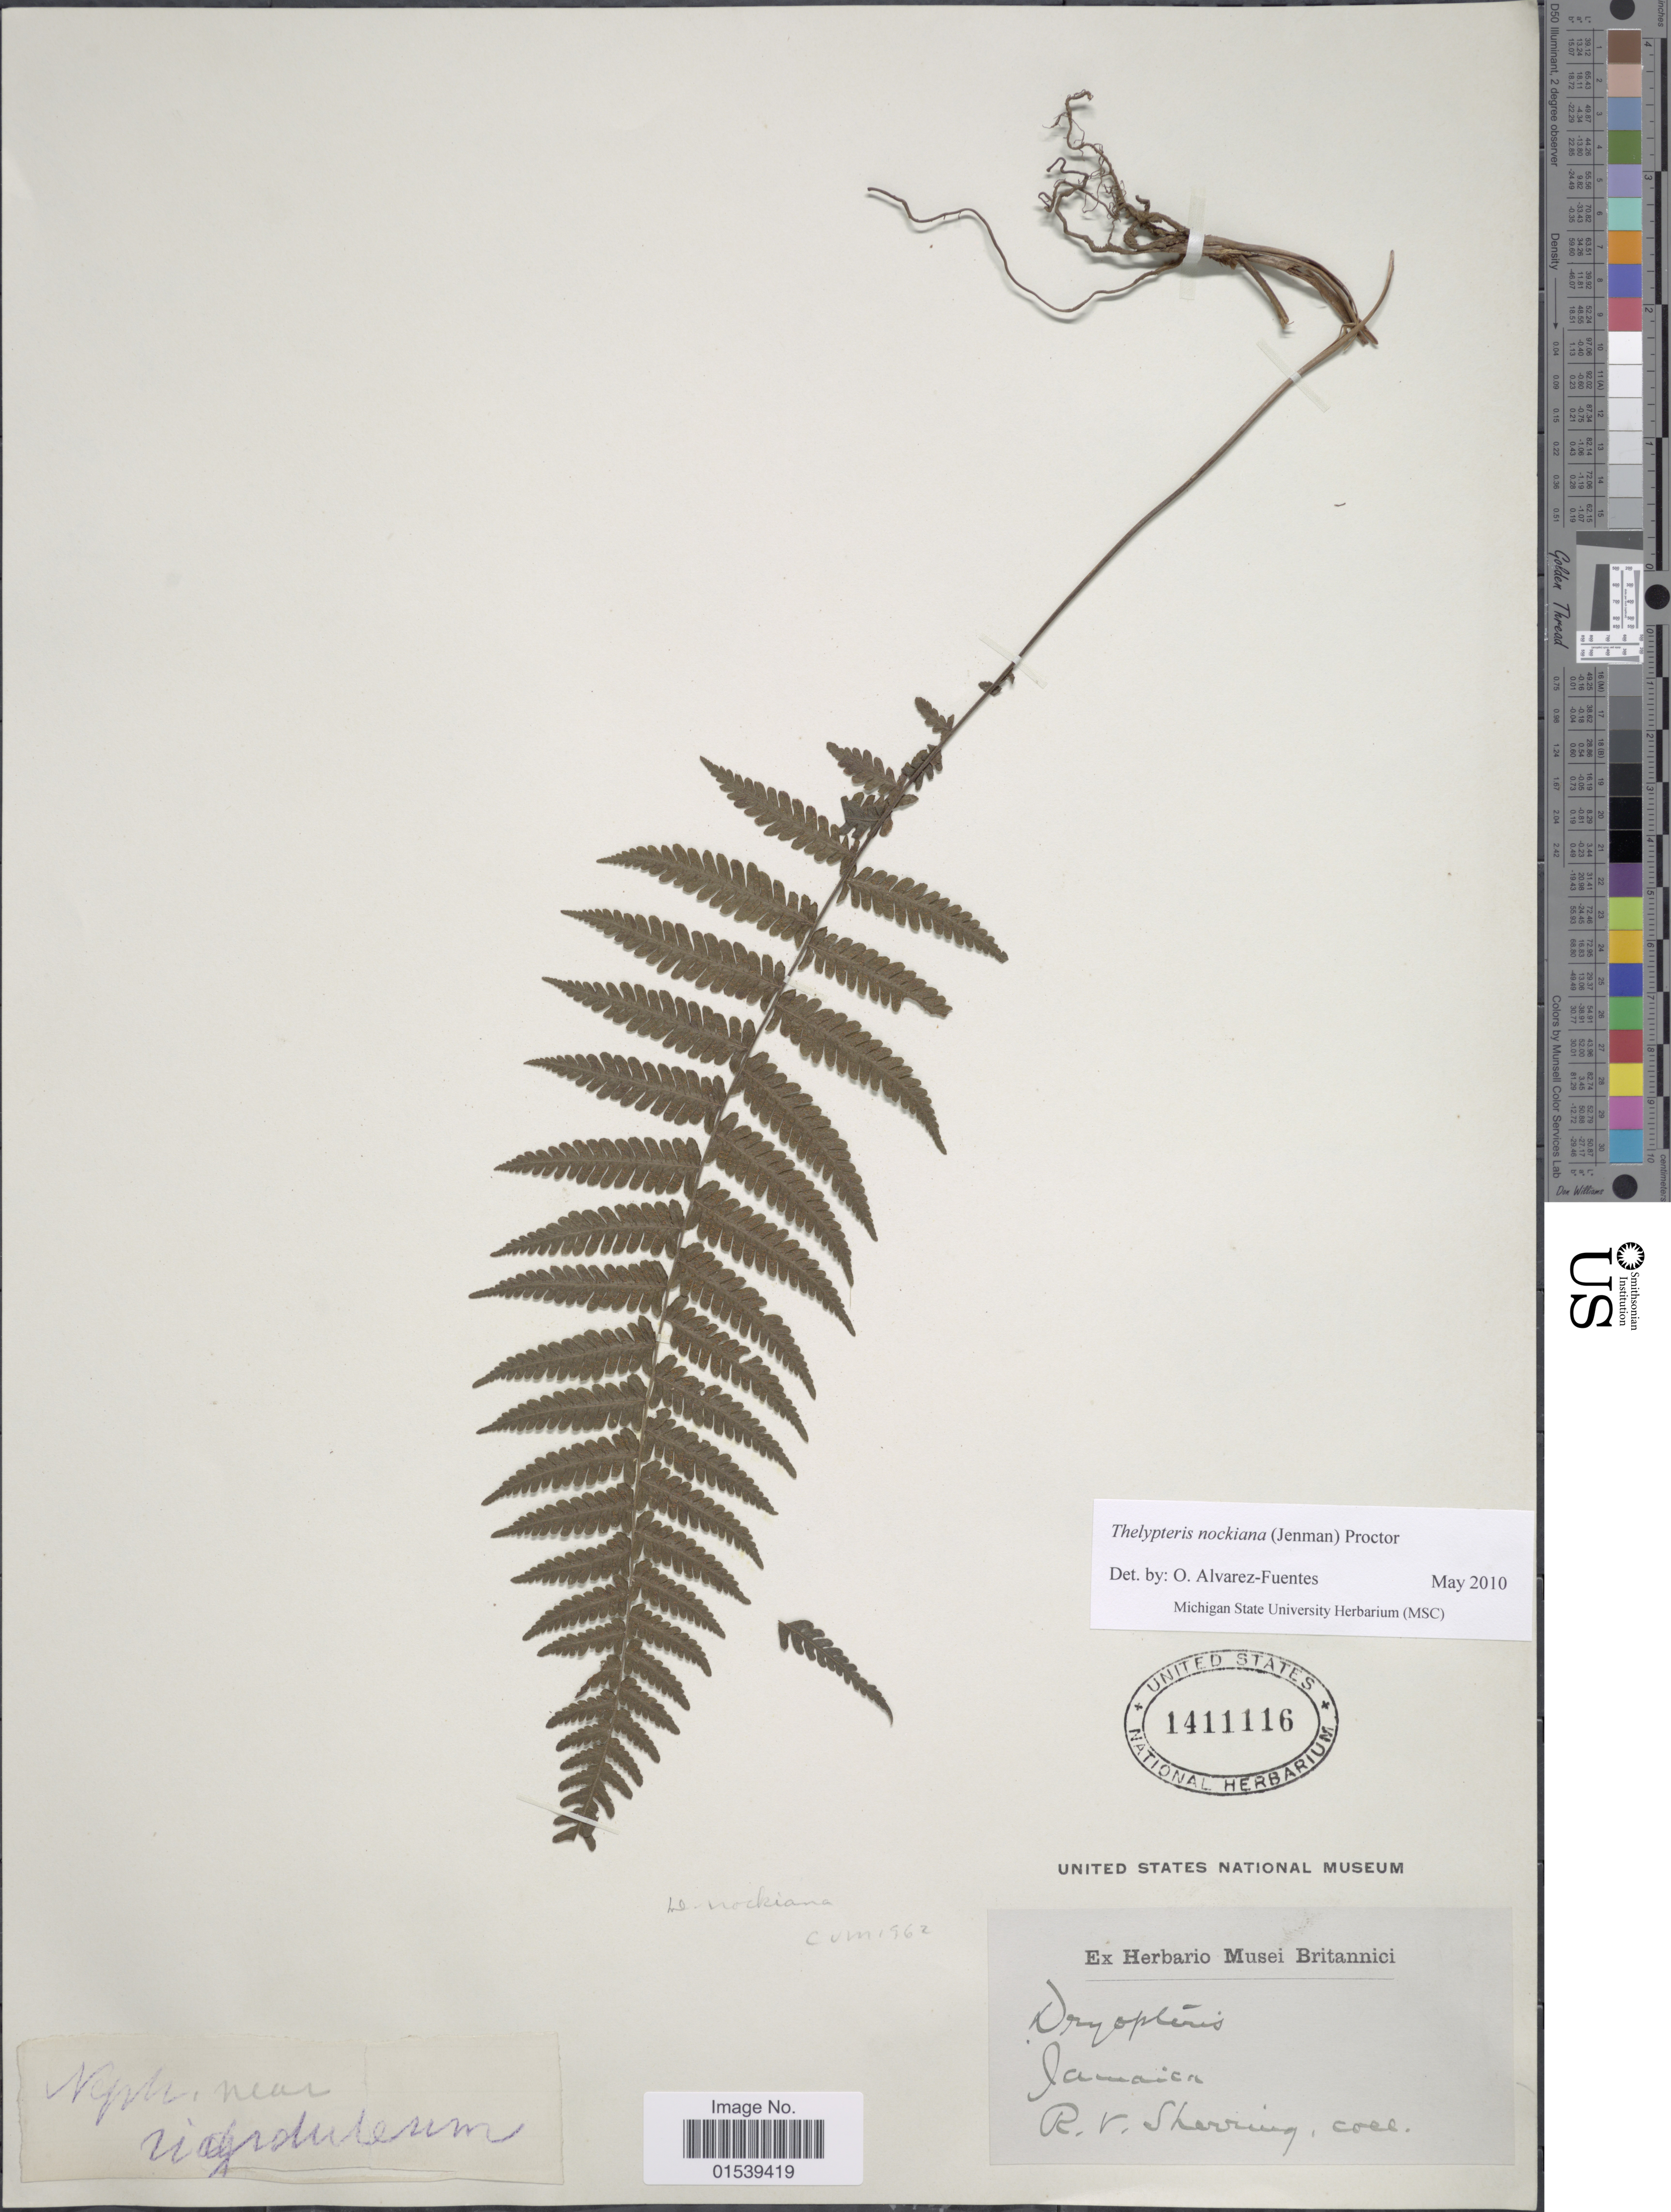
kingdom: Plantae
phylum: Tracheophyta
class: Polypodiopsida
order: Polypodiales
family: Thelypteridaceae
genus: Amauropelta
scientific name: Amauropelta nockiana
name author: (Jenman) Pic. Serm.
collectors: R. Sherring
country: Jamaica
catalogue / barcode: US 1411116